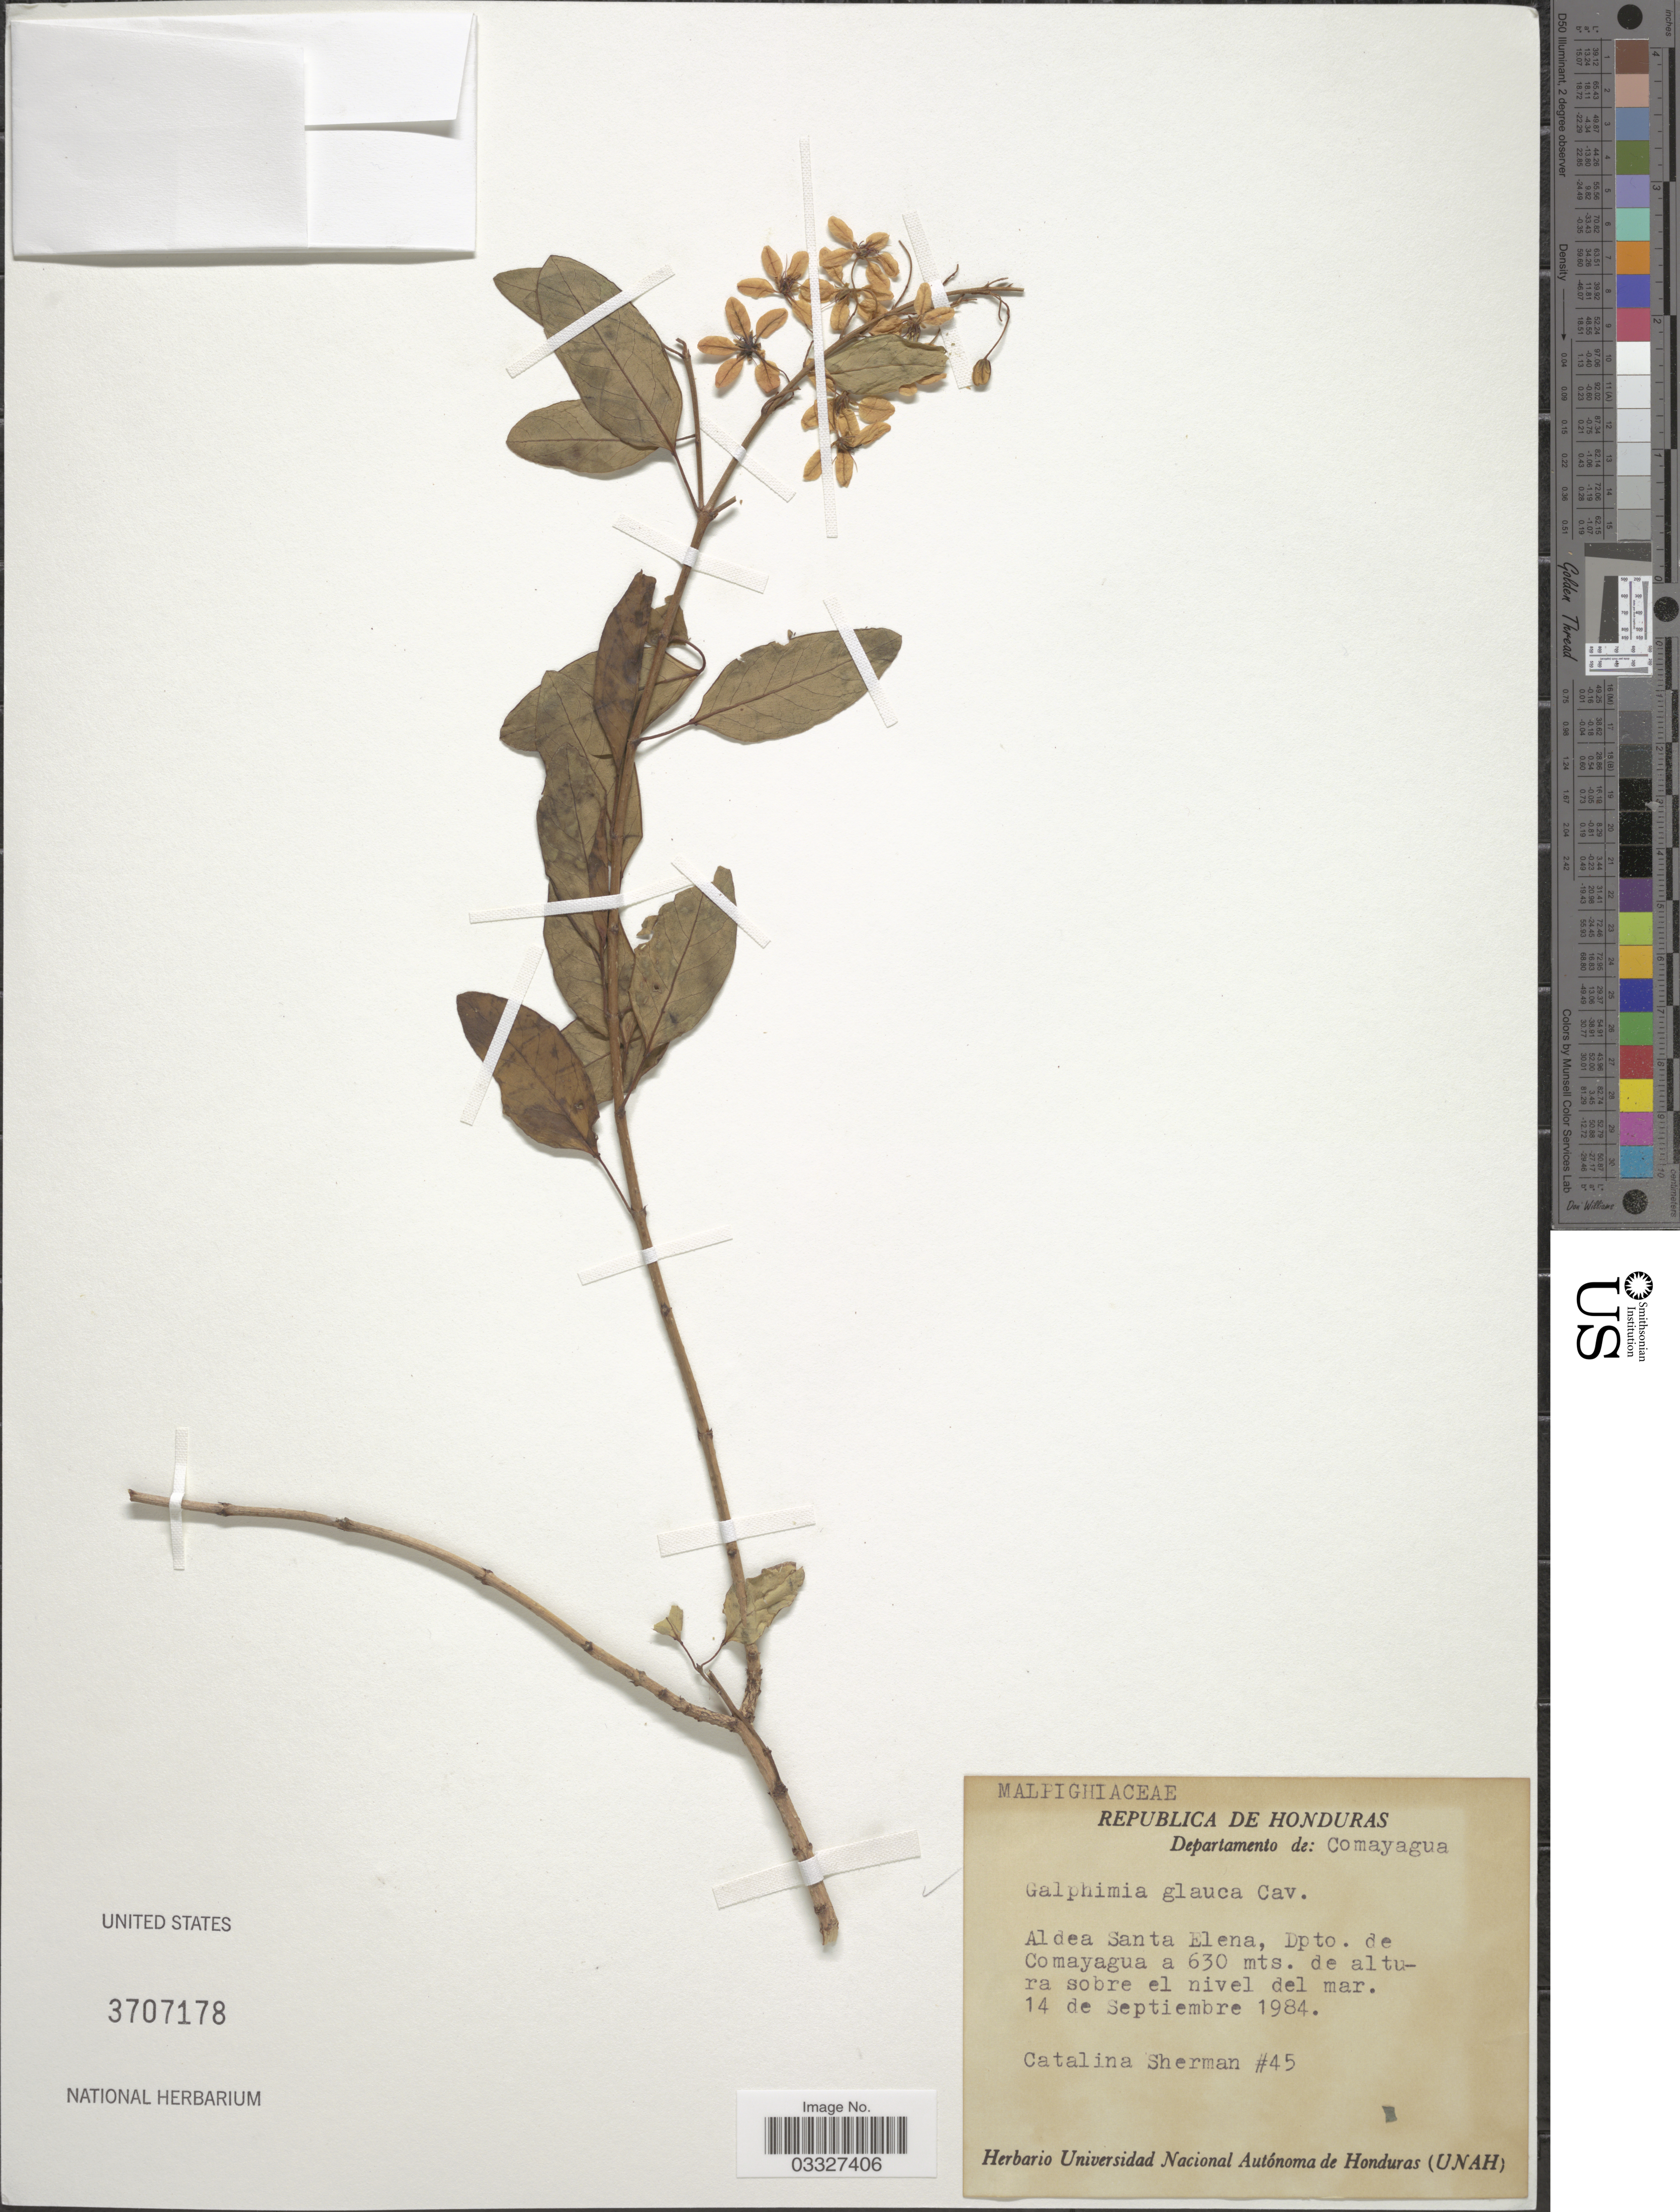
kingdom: Plantae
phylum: Tracheophyta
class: Magnoliopsida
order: Malpighiales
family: Malpighiaceae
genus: Galphimia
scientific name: Galphimia glauca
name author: Cav.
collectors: C. Sherman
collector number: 45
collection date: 1984-09-14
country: Honduras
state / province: Comayagua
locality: Departamento de: Comayagua. Aldea Santa Elena.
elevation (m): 630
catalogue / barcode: US 3707178